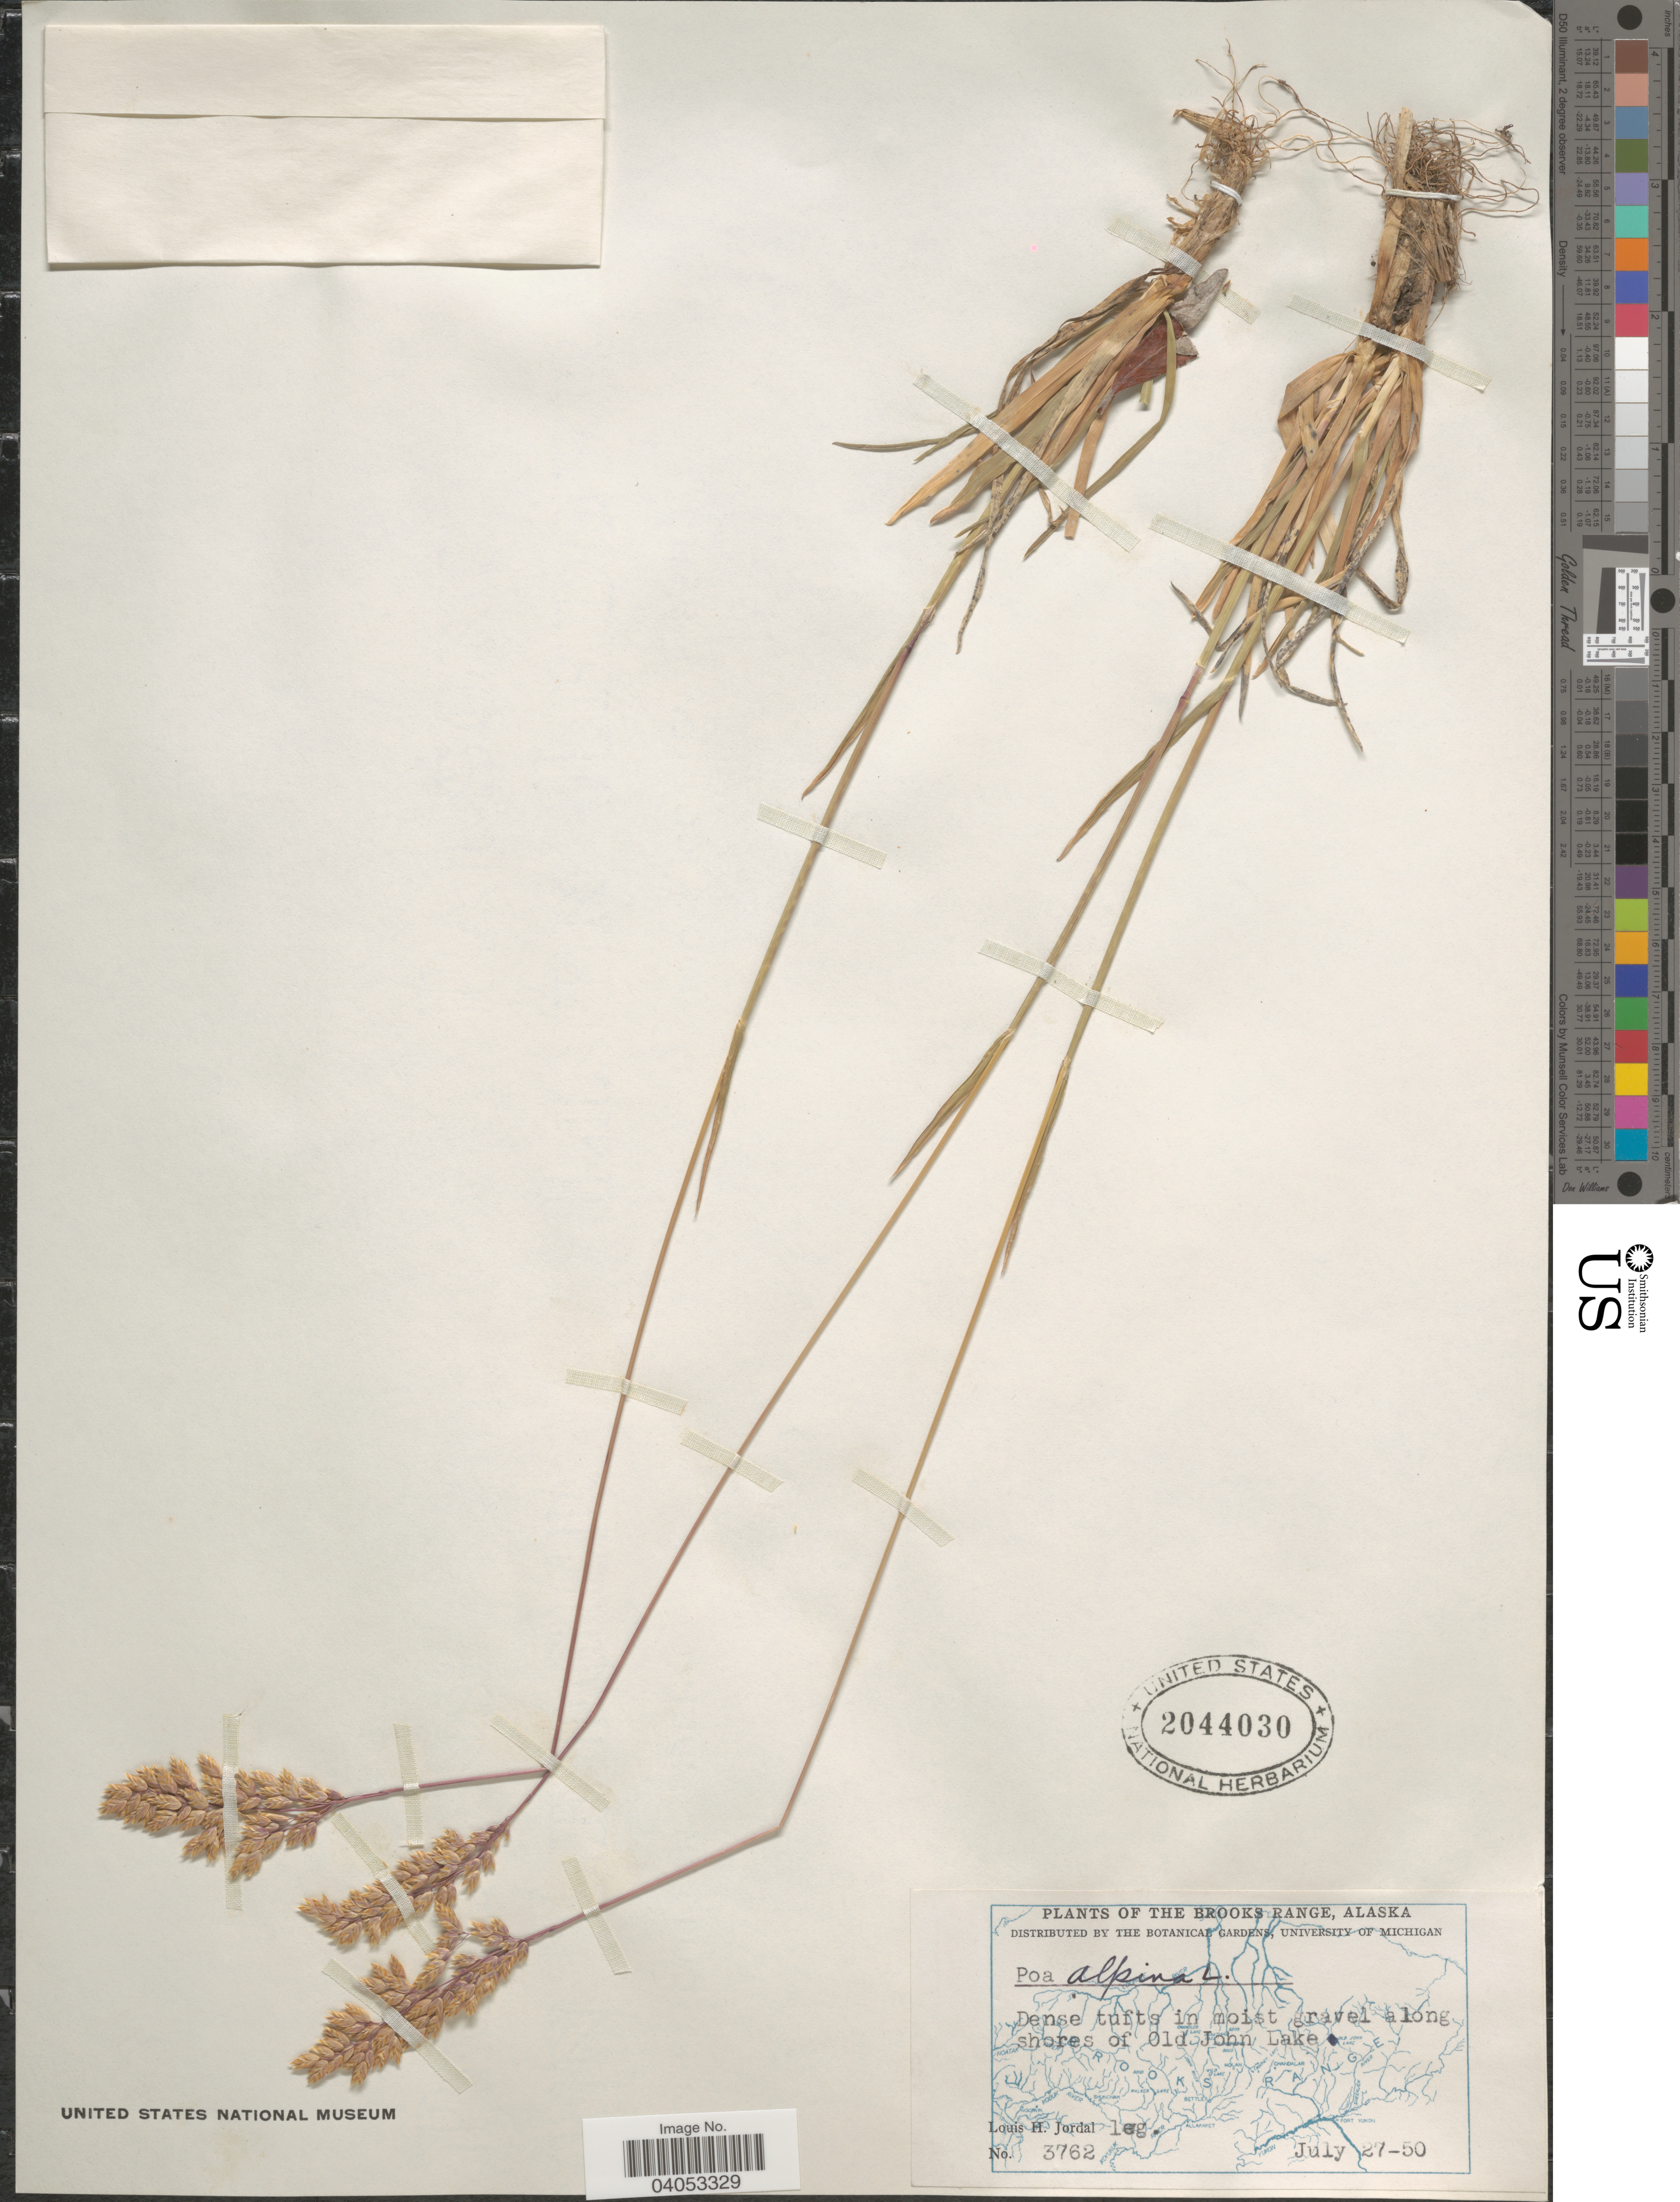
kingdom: Plantae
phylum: Tracheophyta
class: Liliopsida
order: Poales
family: Poaceae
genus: Poa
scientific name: Poa alpina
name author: L.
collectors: L. Jordal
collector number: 3762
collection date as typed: Transcribed d/m/y: 27/7/50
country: United States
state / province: Alaska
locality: Brooks Range. Along shores of Old John Lake.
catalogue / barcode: US 2044030